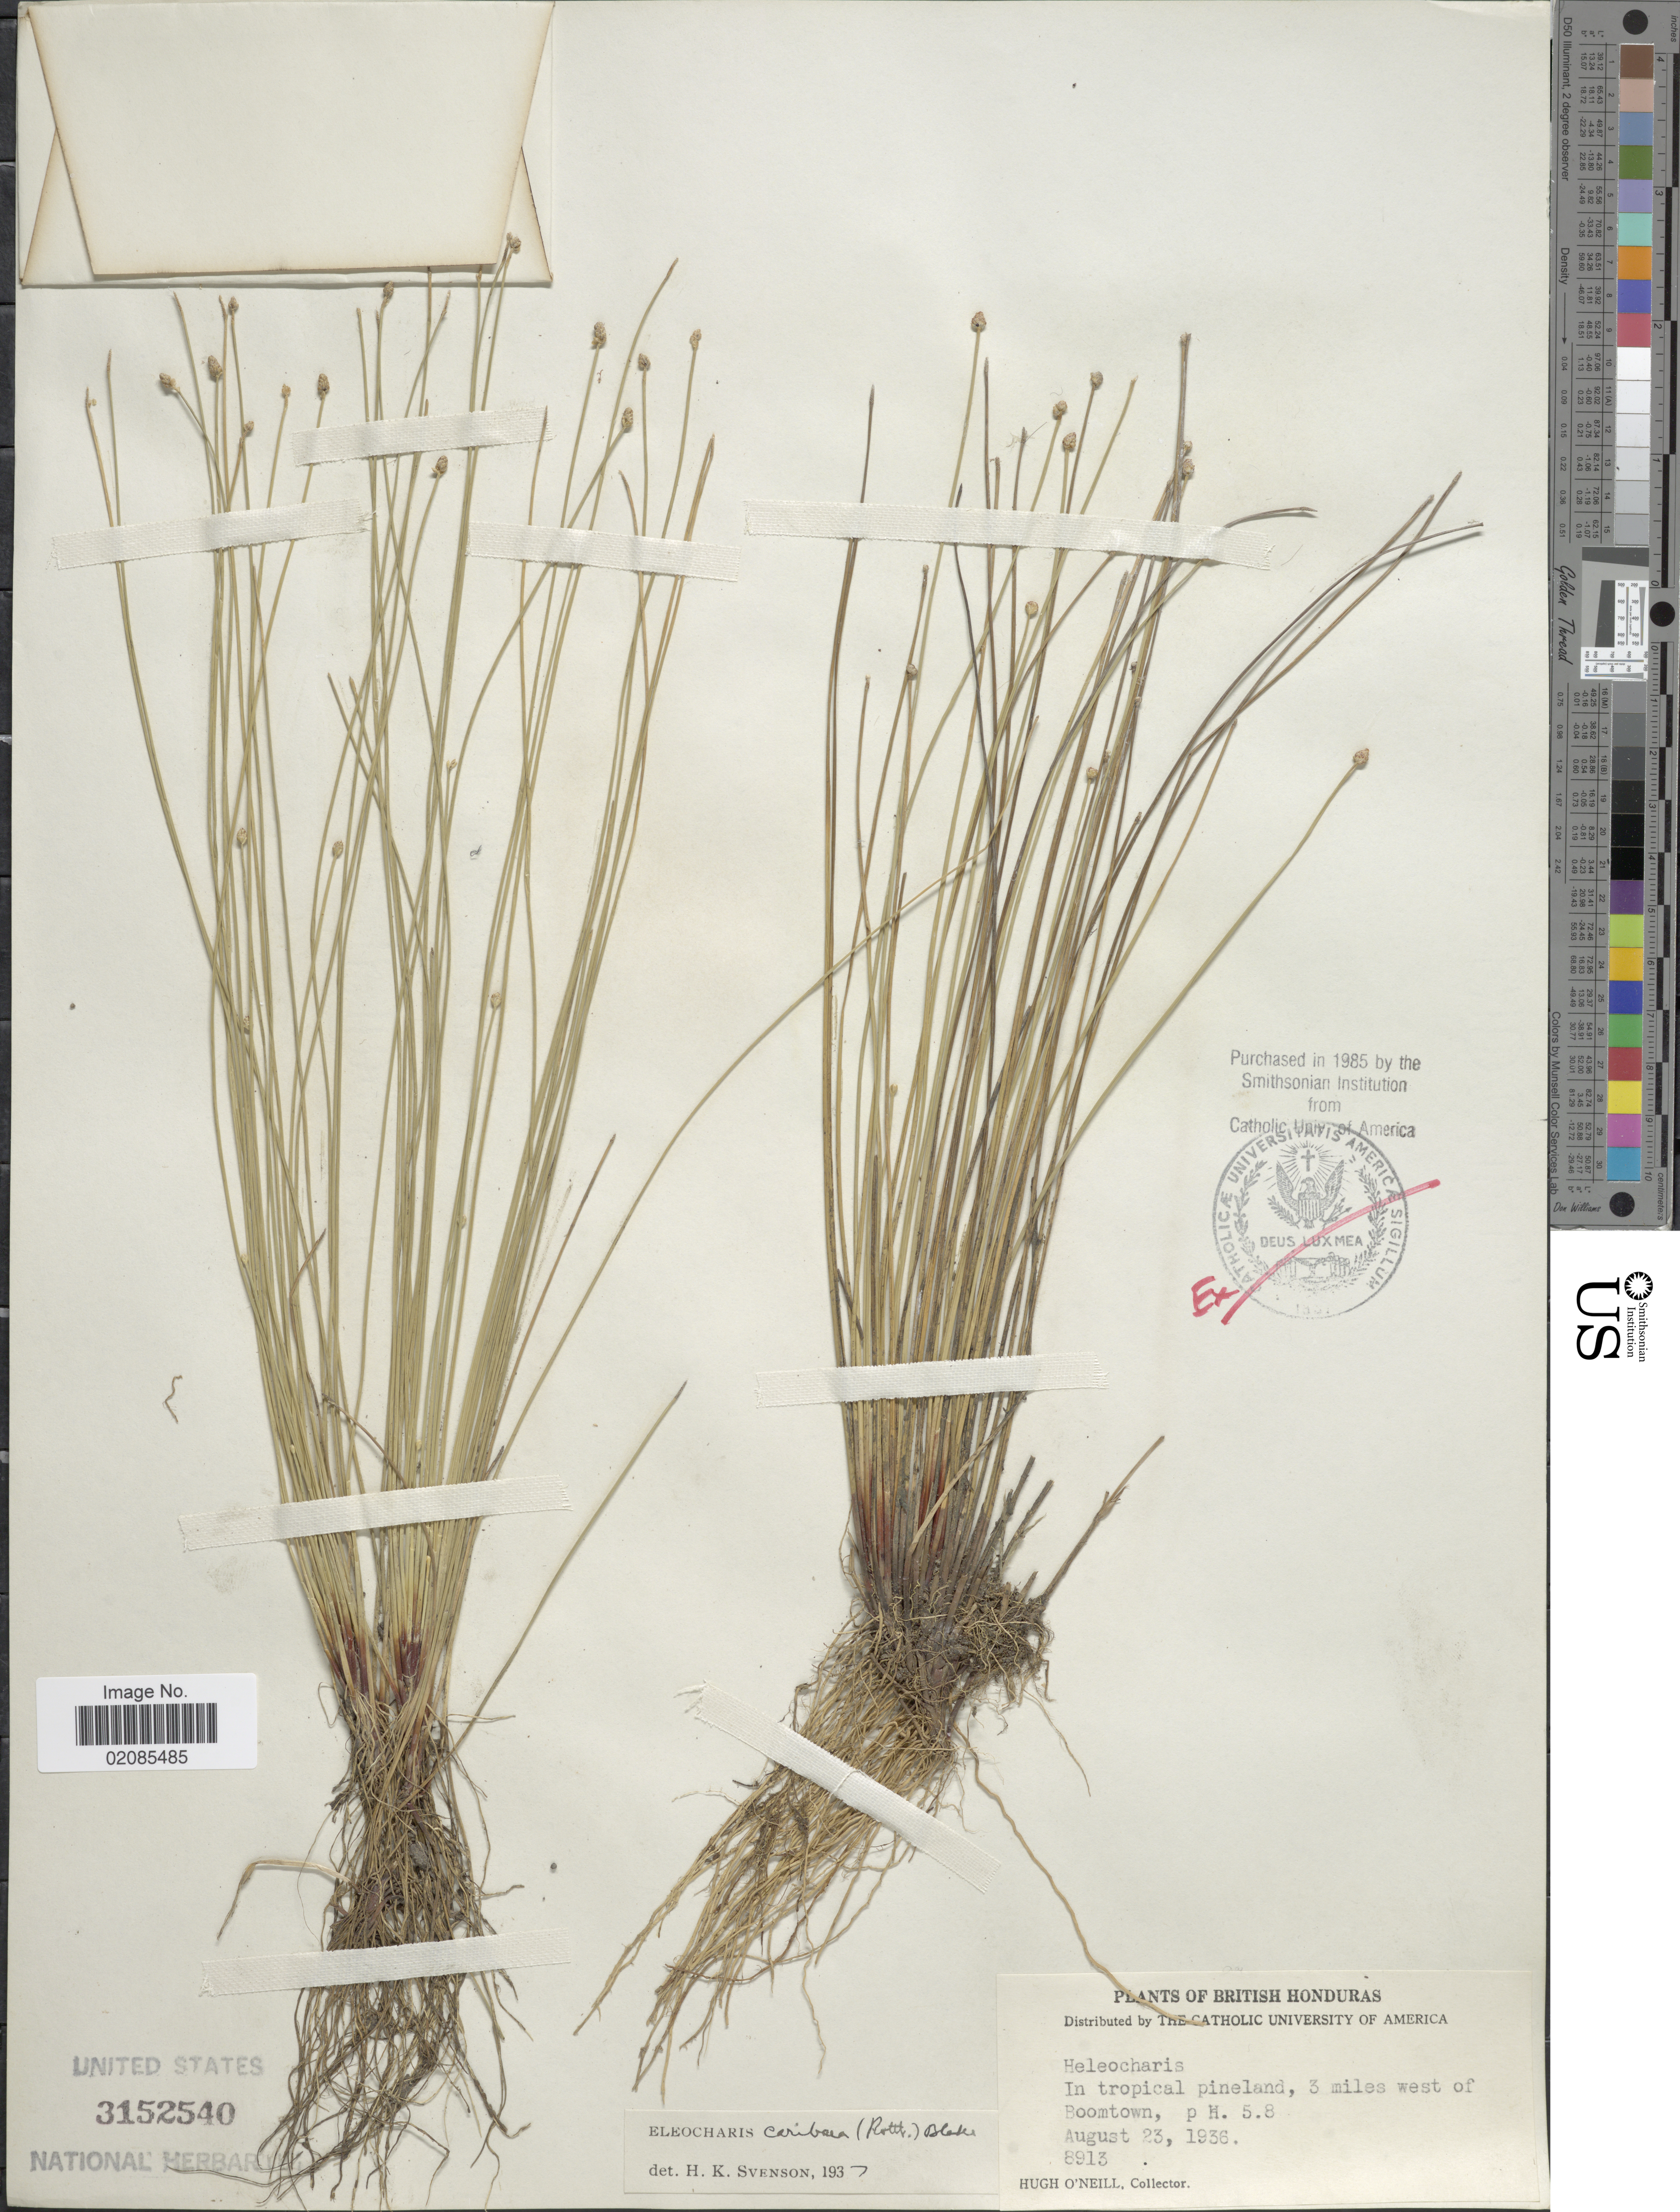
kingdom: Plantae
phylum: Tracheophyta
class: Liliopsida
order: Poales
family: Cyperaceae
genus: Eleocharis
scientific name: Eleocharis geniculata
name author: (L.) Roem. & Schult.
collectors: H. O'Neill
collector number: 8913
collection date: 1936-08-23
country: Belize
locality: British Honduras, in tropical pineland, 3 miles west of Boomtown.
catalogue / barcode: US 3152540